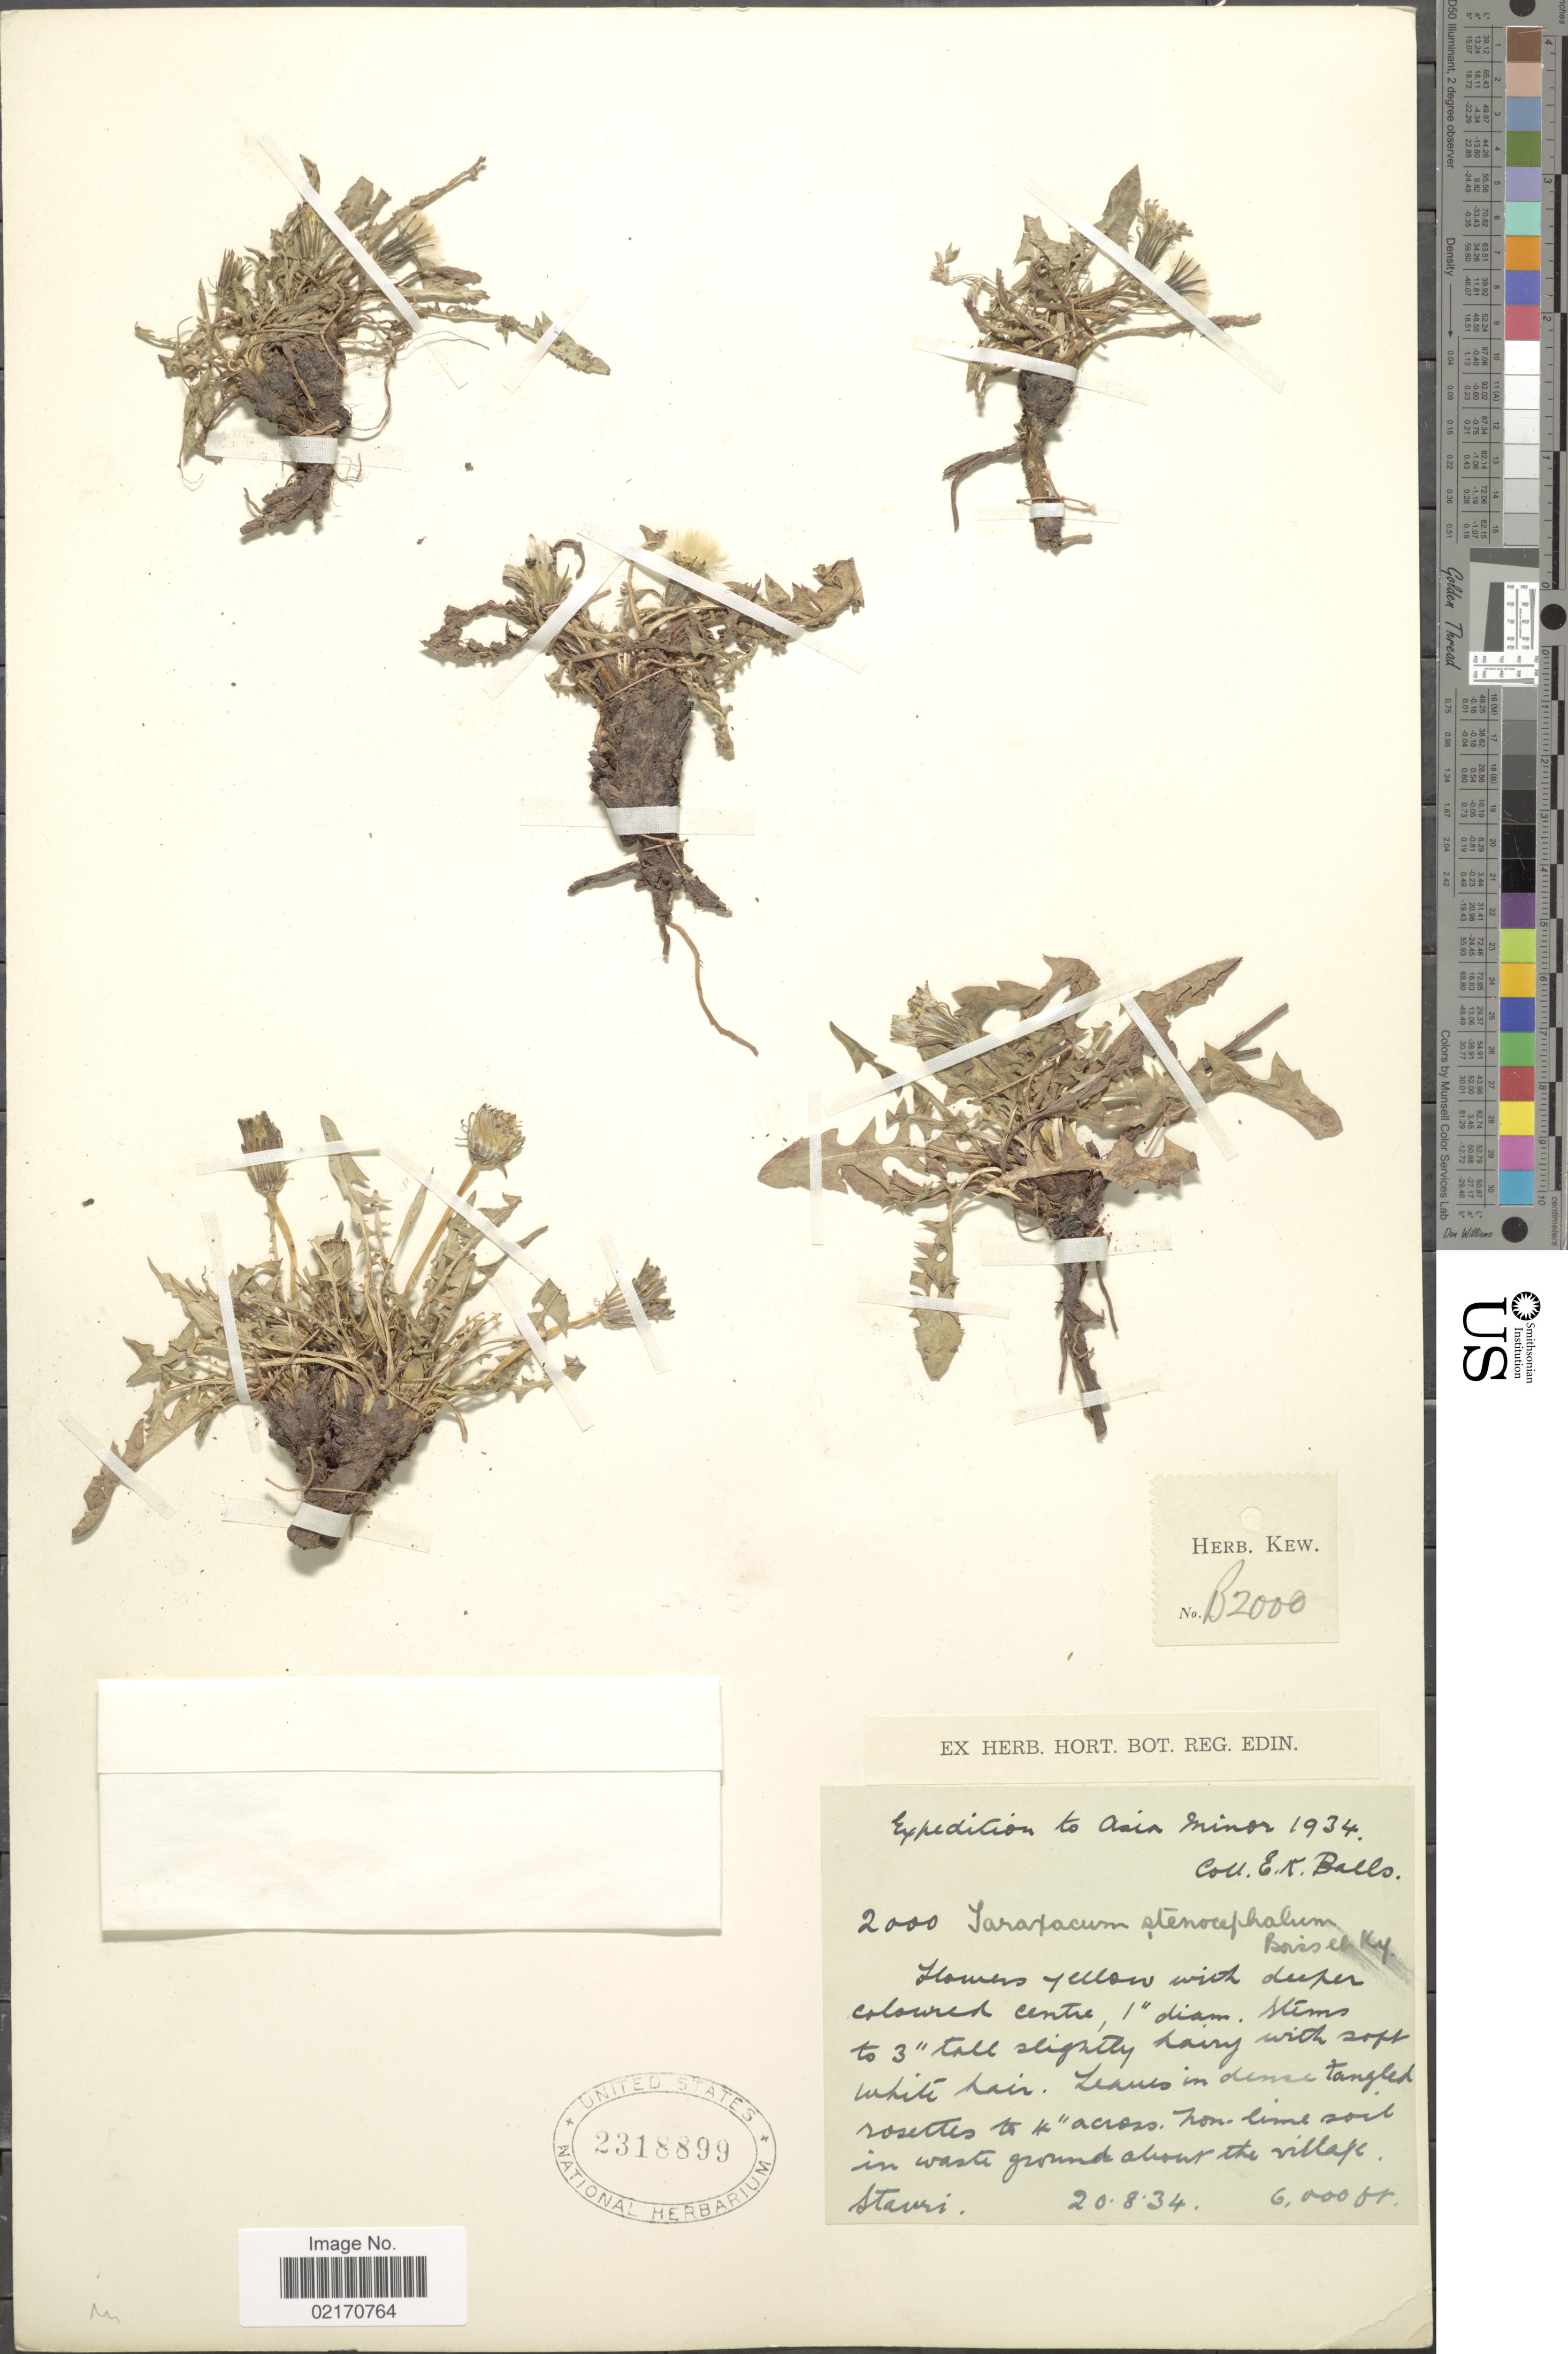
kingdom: Plantae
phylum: Tracheophyta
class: Magnoliopsida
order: Asterales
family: Asteraceae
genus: Taraxacum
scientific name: Taraxacum stenocephalum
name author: Boiss. & Kotschy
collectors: E. K. Balls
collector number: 2000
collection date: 1934-08-20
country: Turkey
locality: Asia Minor, in waste ground about [interpreted] the village.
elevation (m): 1829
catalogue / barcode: US 2318899